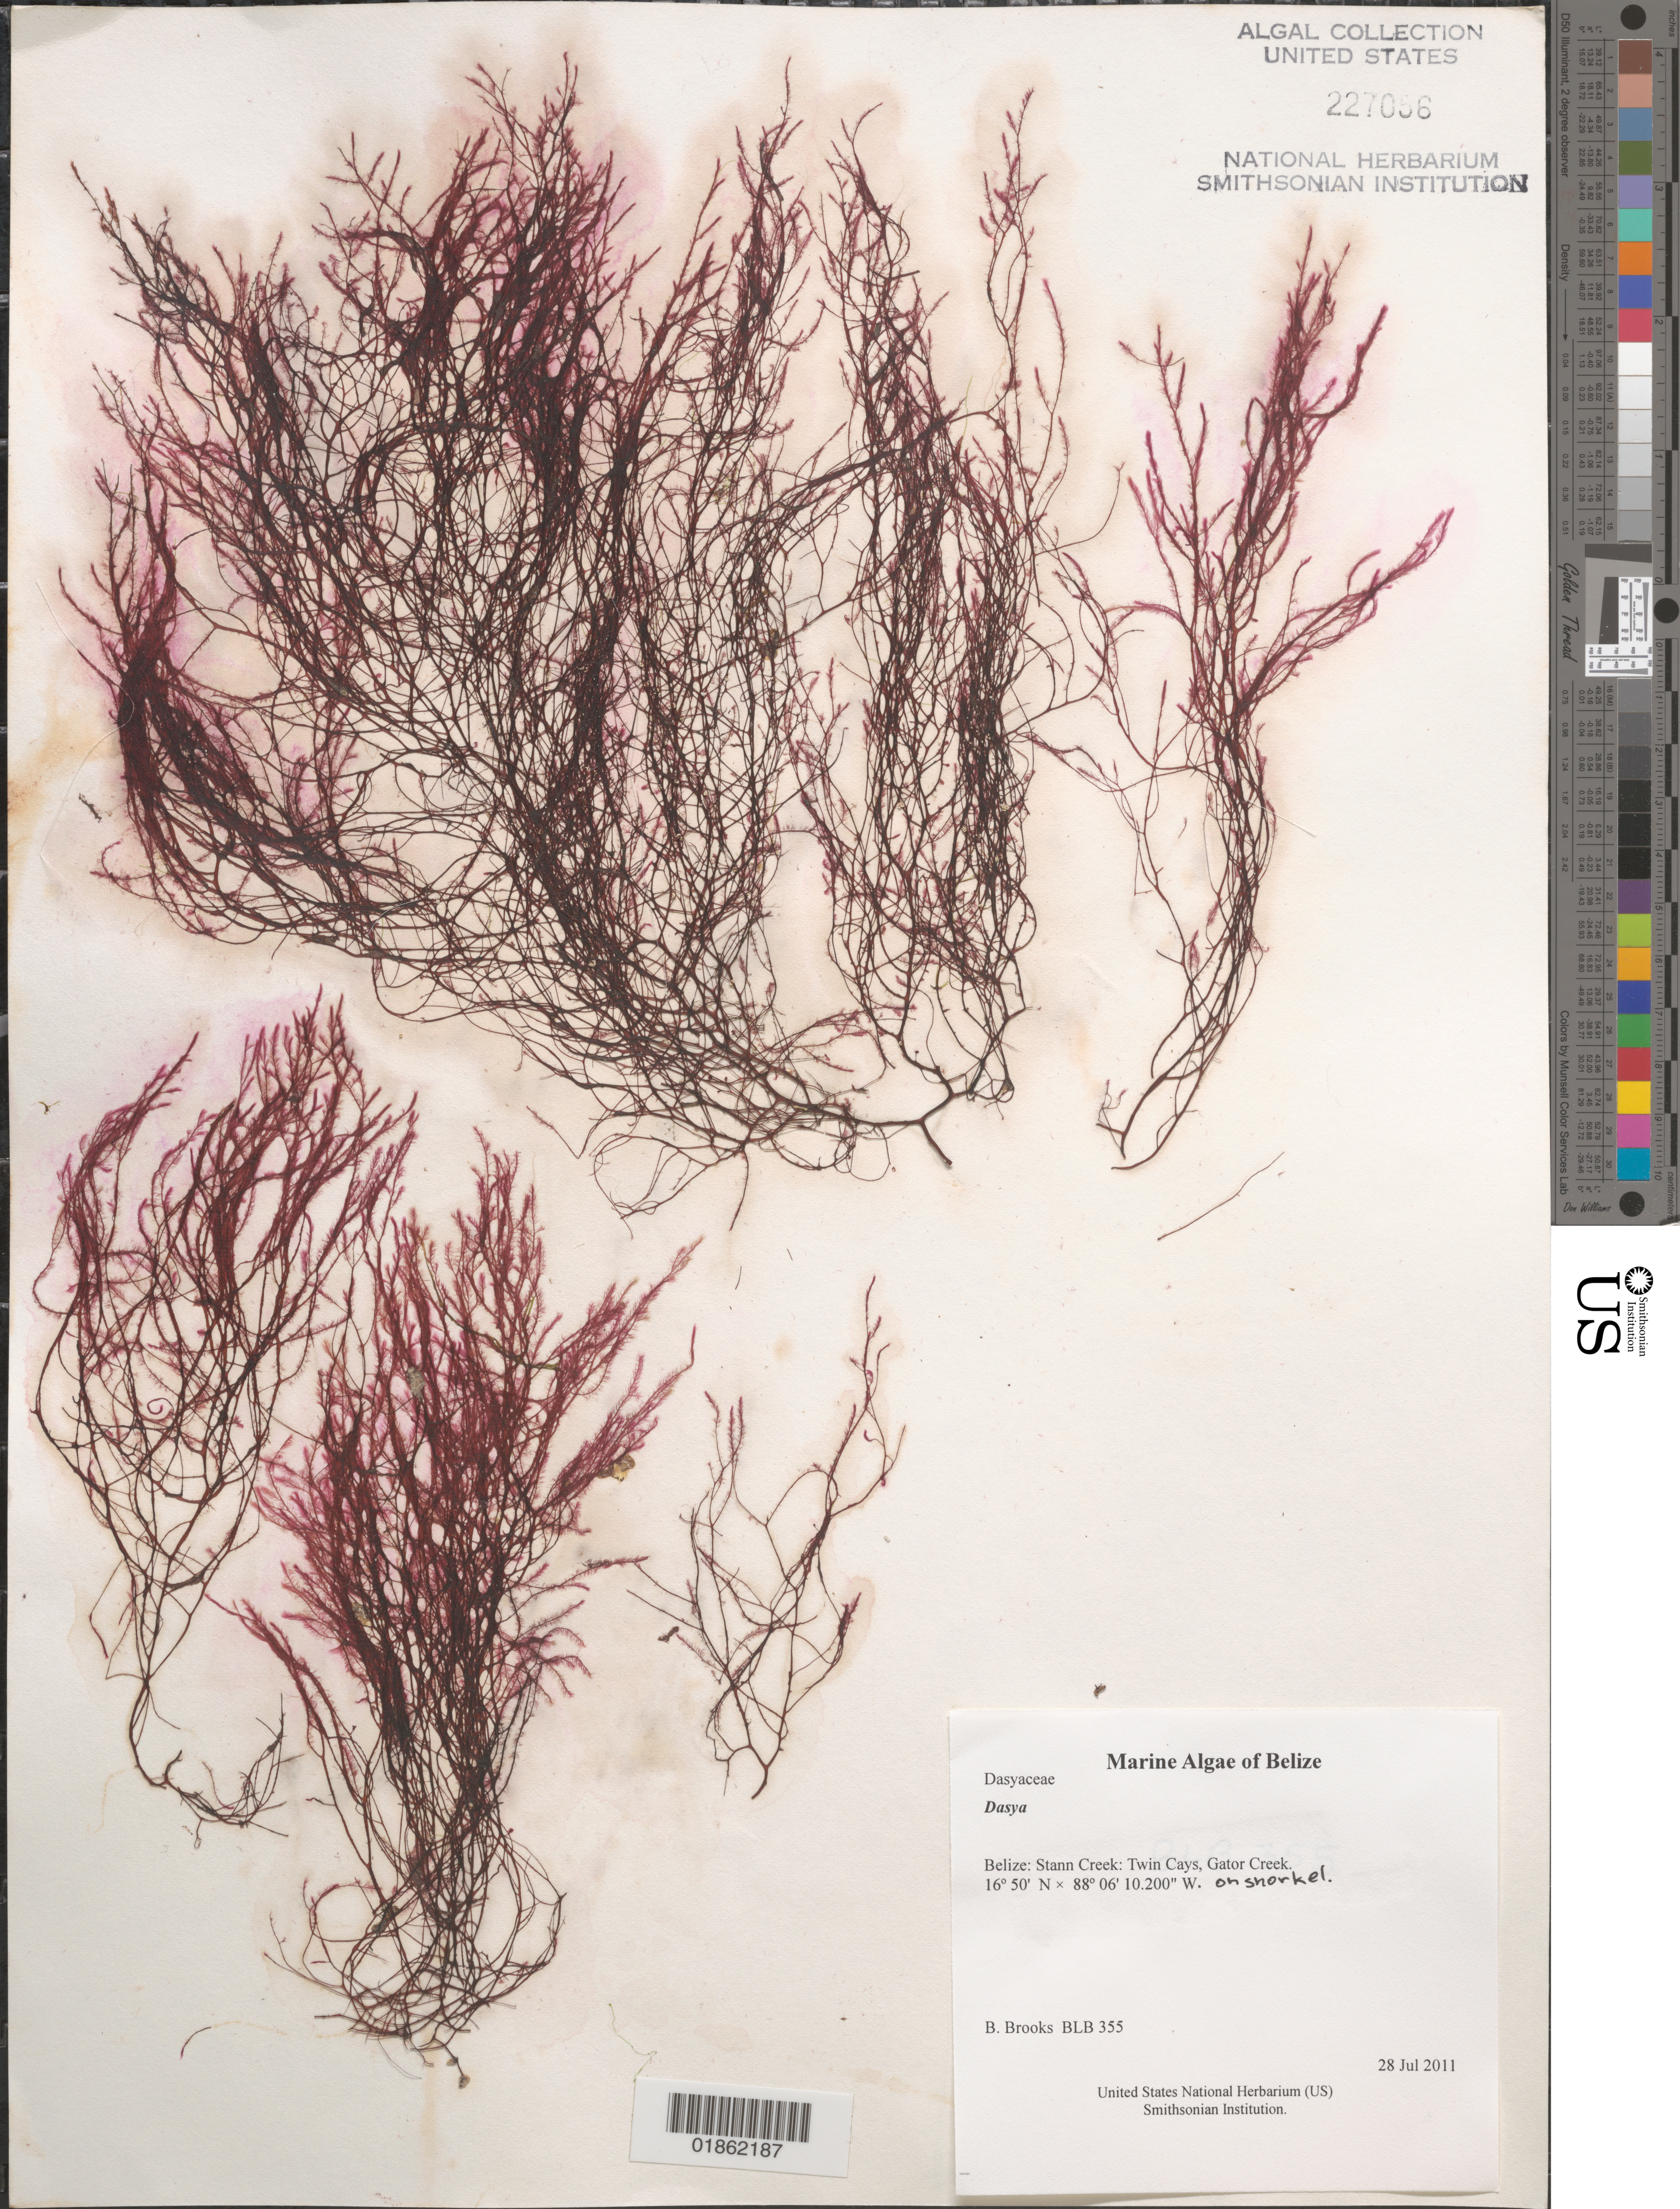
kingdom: Plantae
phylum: Rhodophyta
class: Florideophyceae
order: Ceramiales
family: Dasyaceae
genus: Dasya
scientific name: Dasya sp.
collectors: B. Brooks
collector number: BLB 355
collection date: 2011-07-28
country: Belize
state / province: Stann Creek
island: Twin Cays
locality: Twin Cays, Gator Creek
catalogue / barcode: US 227056